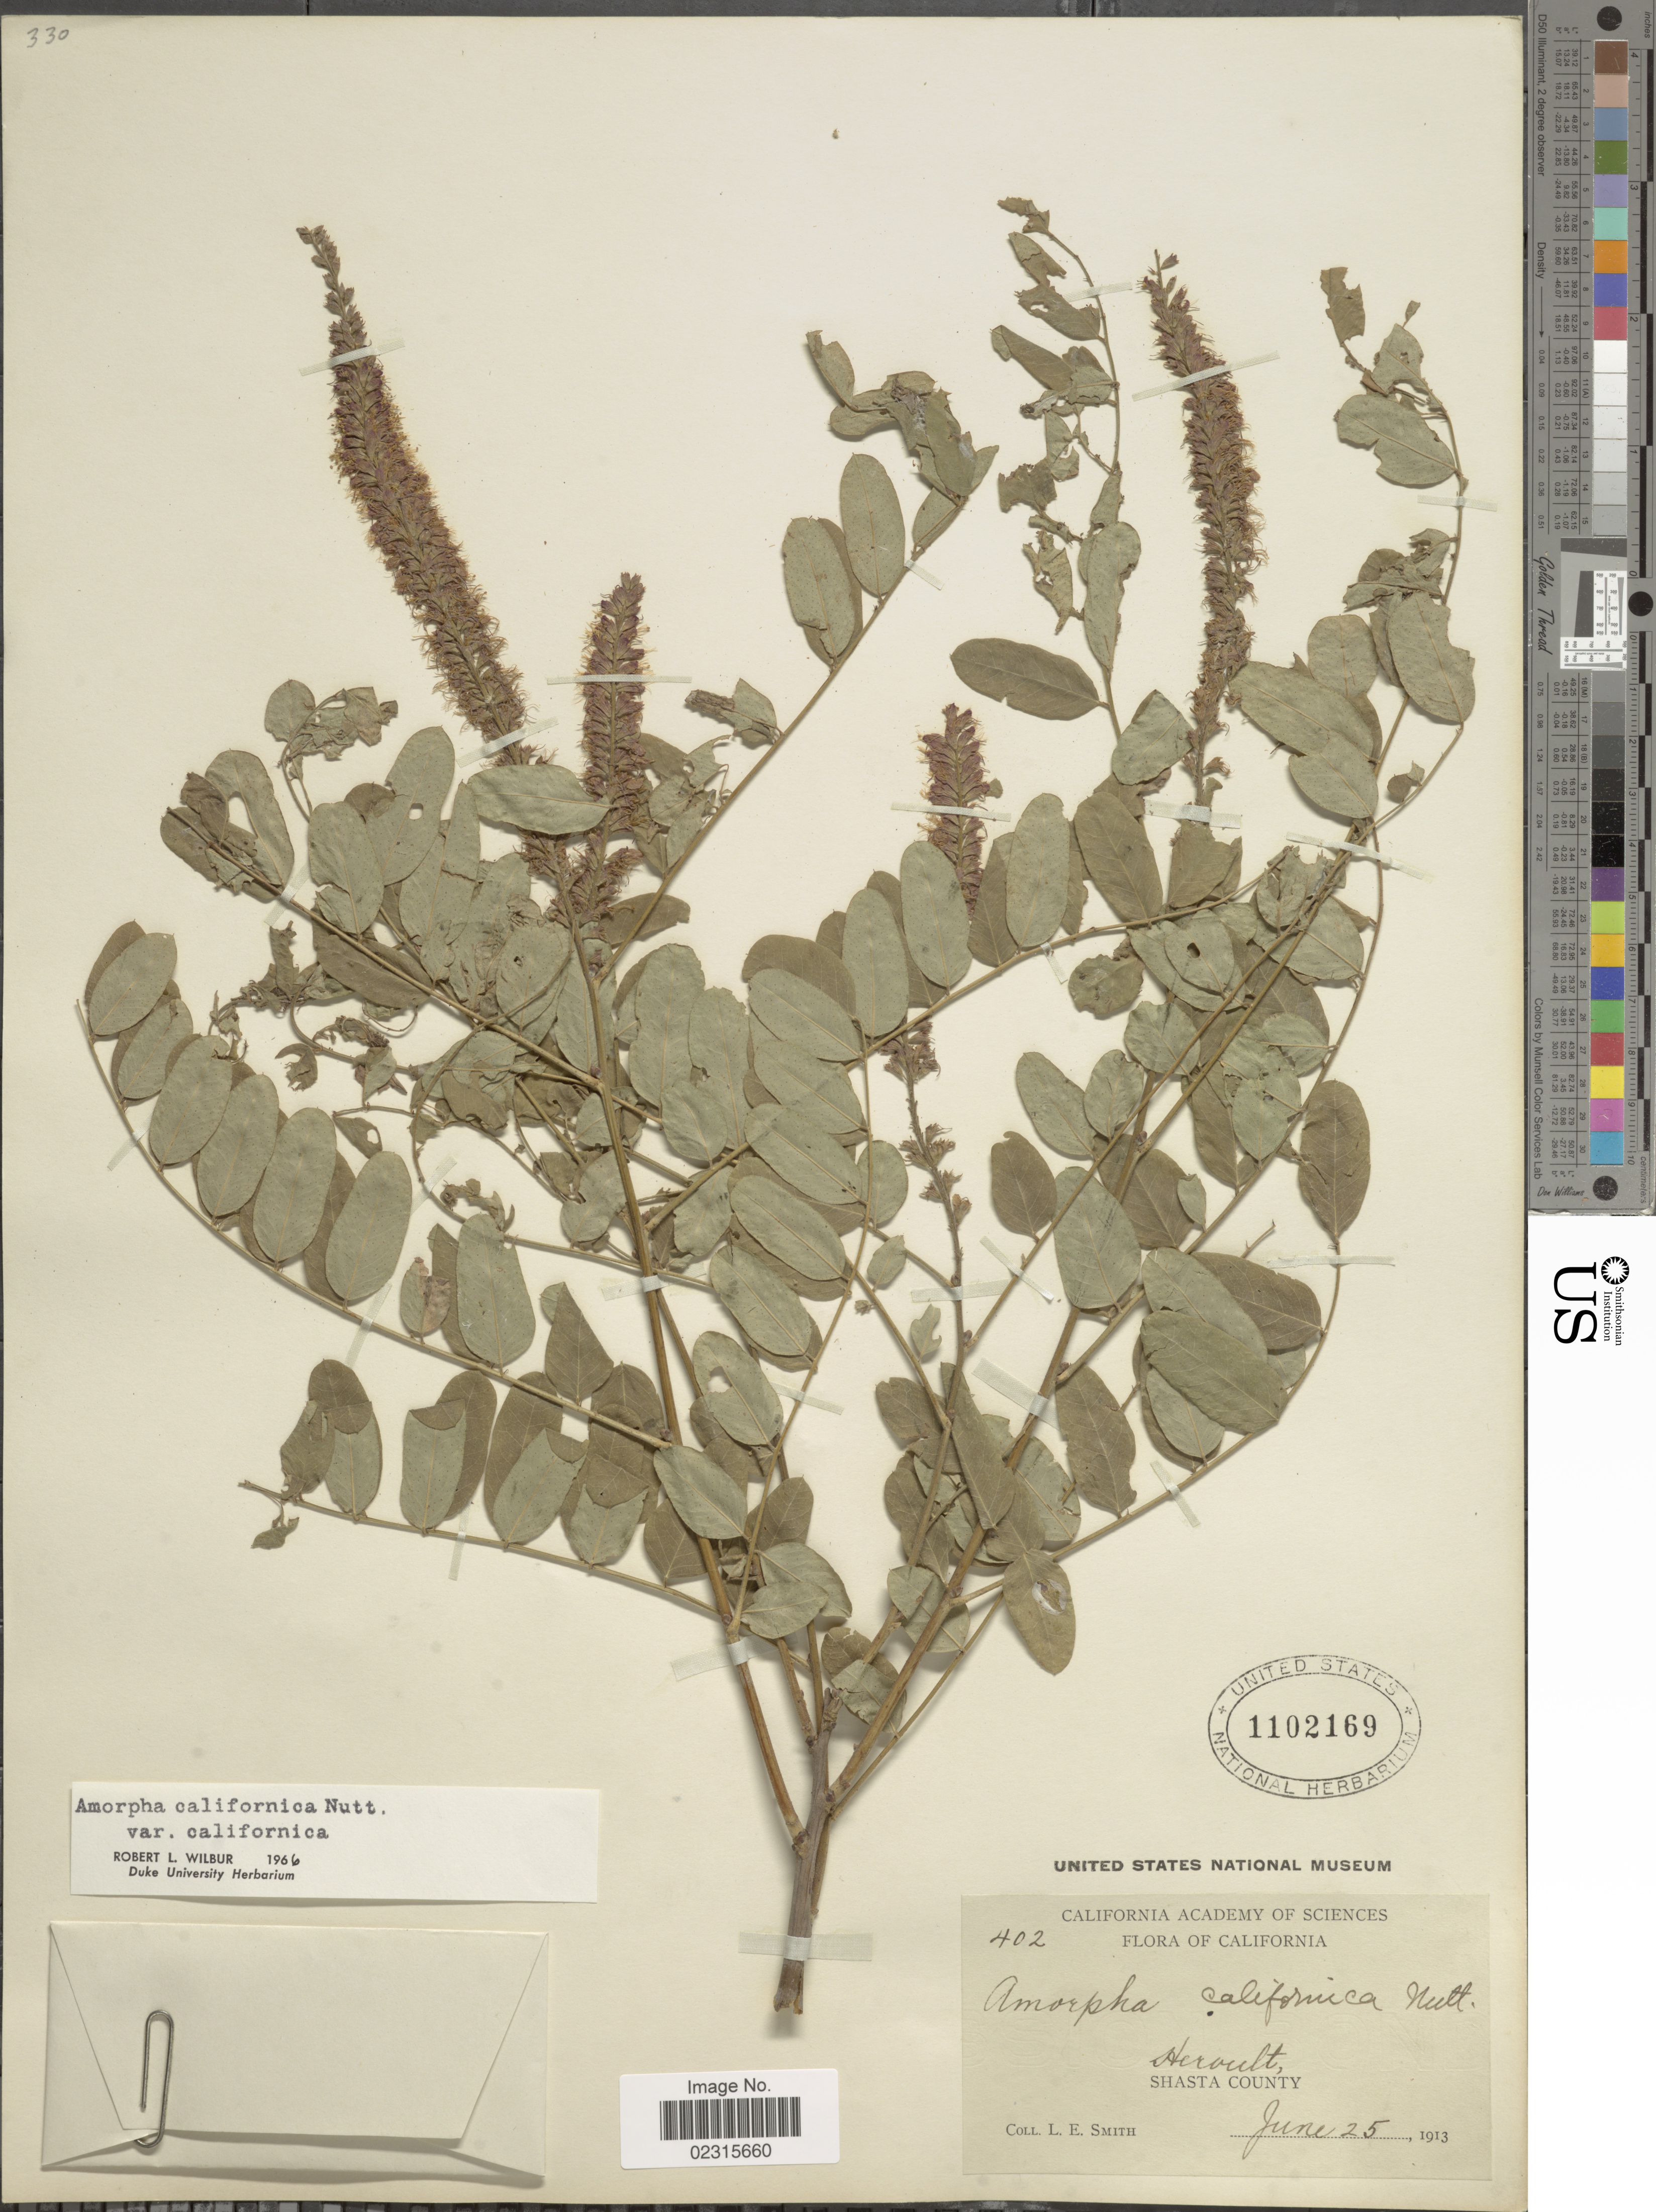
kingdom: Plantae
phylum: Tracheophyta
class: Magnoliopsida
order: Fabales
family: Fabaceae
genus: Amorpha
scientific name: Amorpha californica var. californica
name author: Nutt.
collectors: L. E. Smith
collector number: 402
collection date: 1913-06-25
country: United States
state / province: California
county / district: Shasta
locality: Heroult, Shasta County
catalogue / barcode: US 1102169